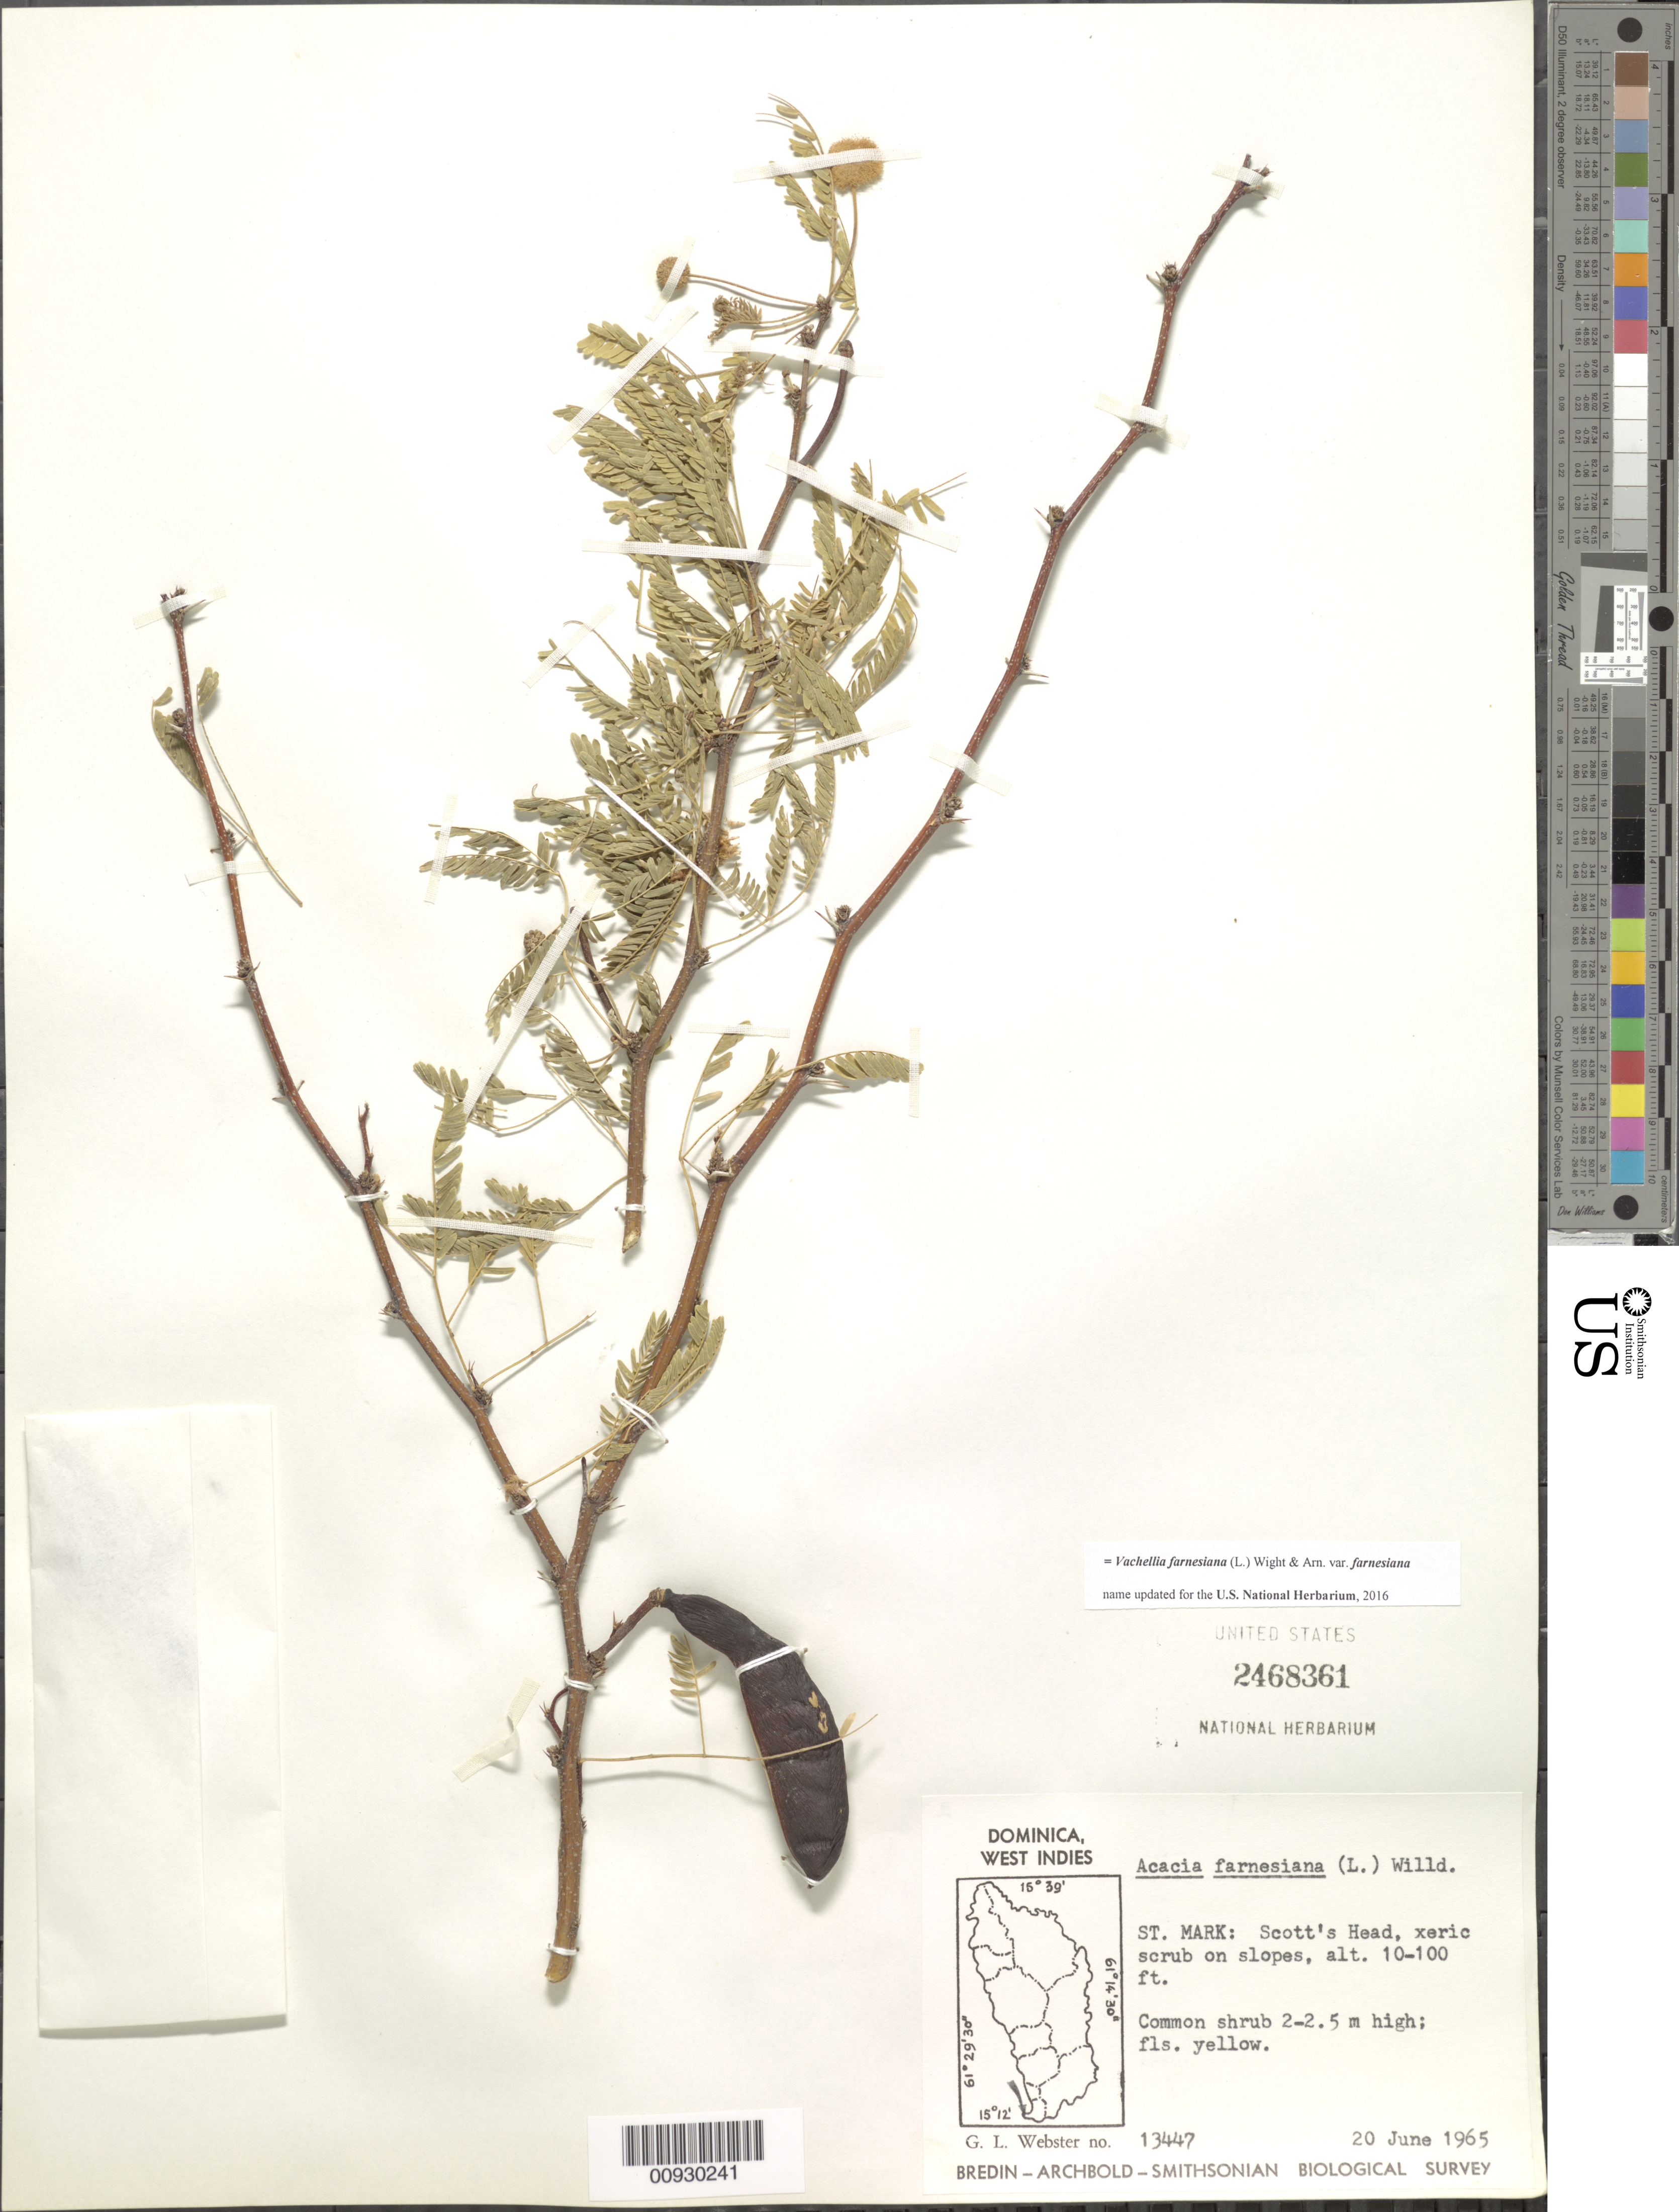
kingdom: Plantae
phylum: Tracheophyta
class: Magnoliopsida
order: Fabales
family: Fabaceae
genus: Vachellia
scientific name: Vachellia farnesiana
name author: (L.) Wight & Arn.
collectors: G. L. Webster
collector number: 13447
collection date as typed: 20 Jun 1965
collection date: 1965-06-20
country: Dominica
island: Dominica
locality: St. Mark: Scott's Head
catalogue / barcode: US 2468361